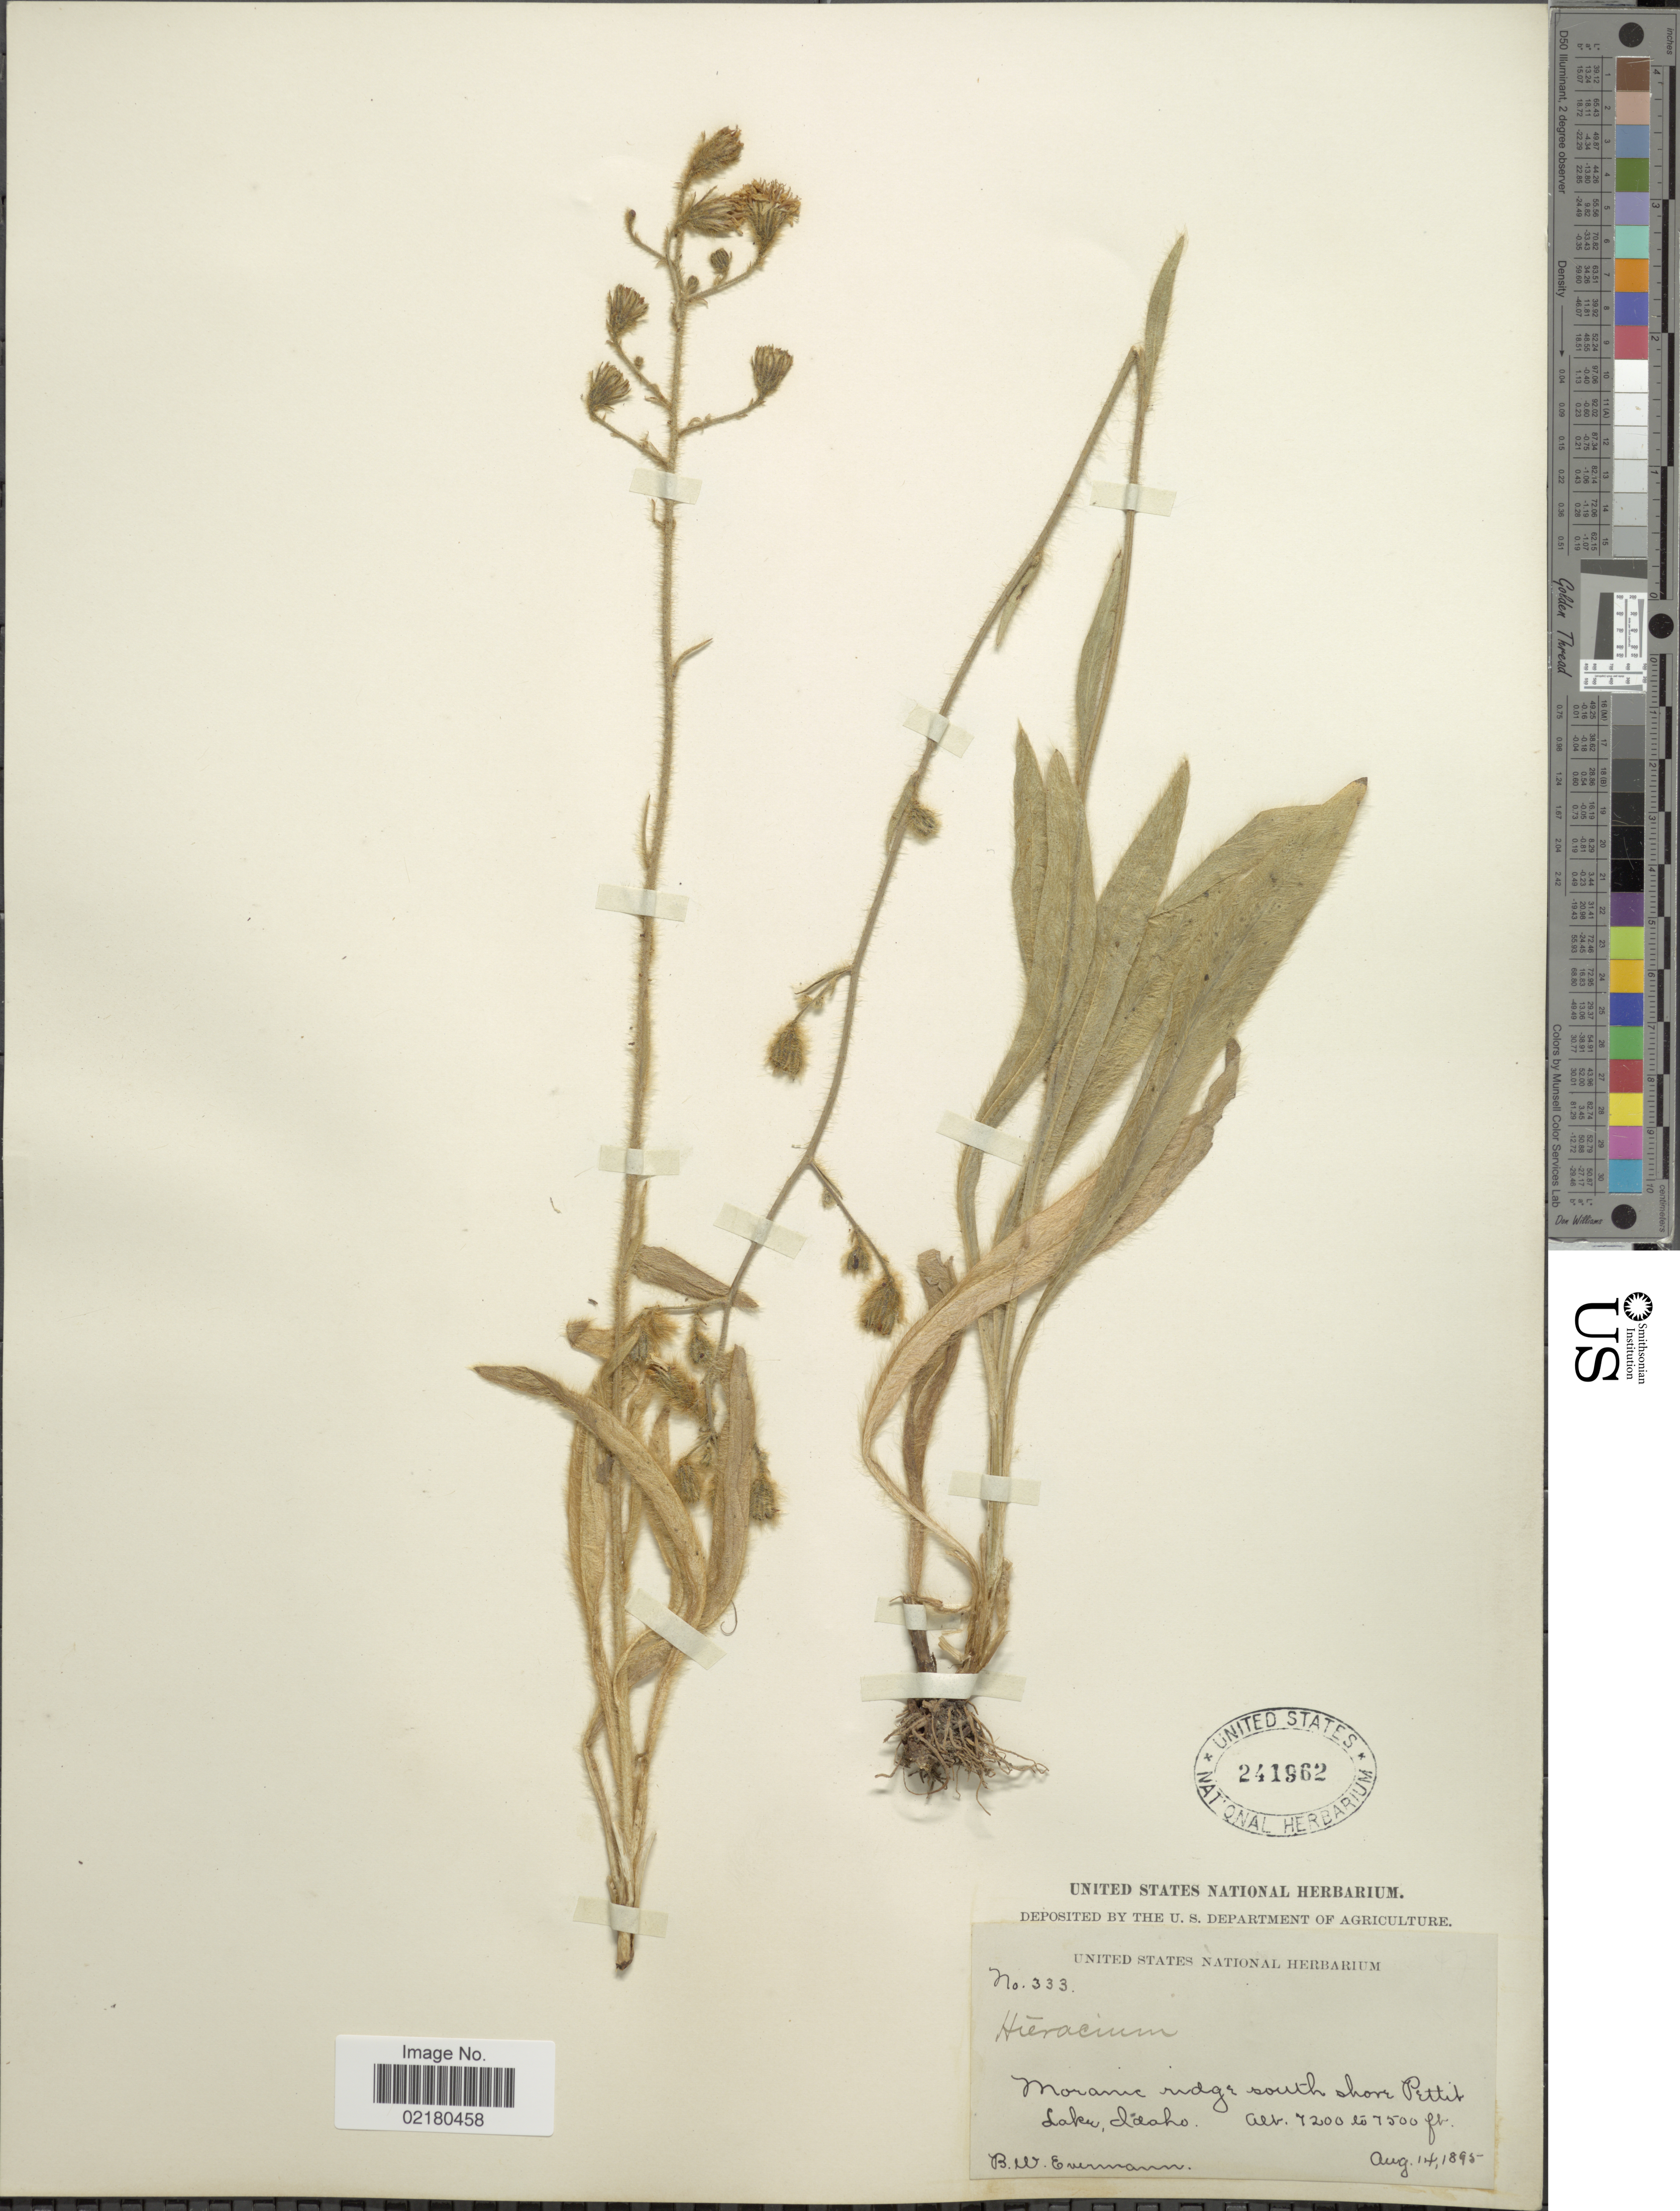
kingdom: Plantae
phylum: Tracheophyta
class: Magnoliopsida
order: Asterales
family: Asteraceae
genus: Hieracium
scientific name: Hieracium longipilum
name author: Torr. ex Hook.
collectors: B. W. Evermann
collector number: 333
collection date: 1895-08-14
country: United States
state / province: Idaho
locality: Moranic ridge south shore Pettit Lake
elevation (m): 2195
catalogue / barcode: US 241962